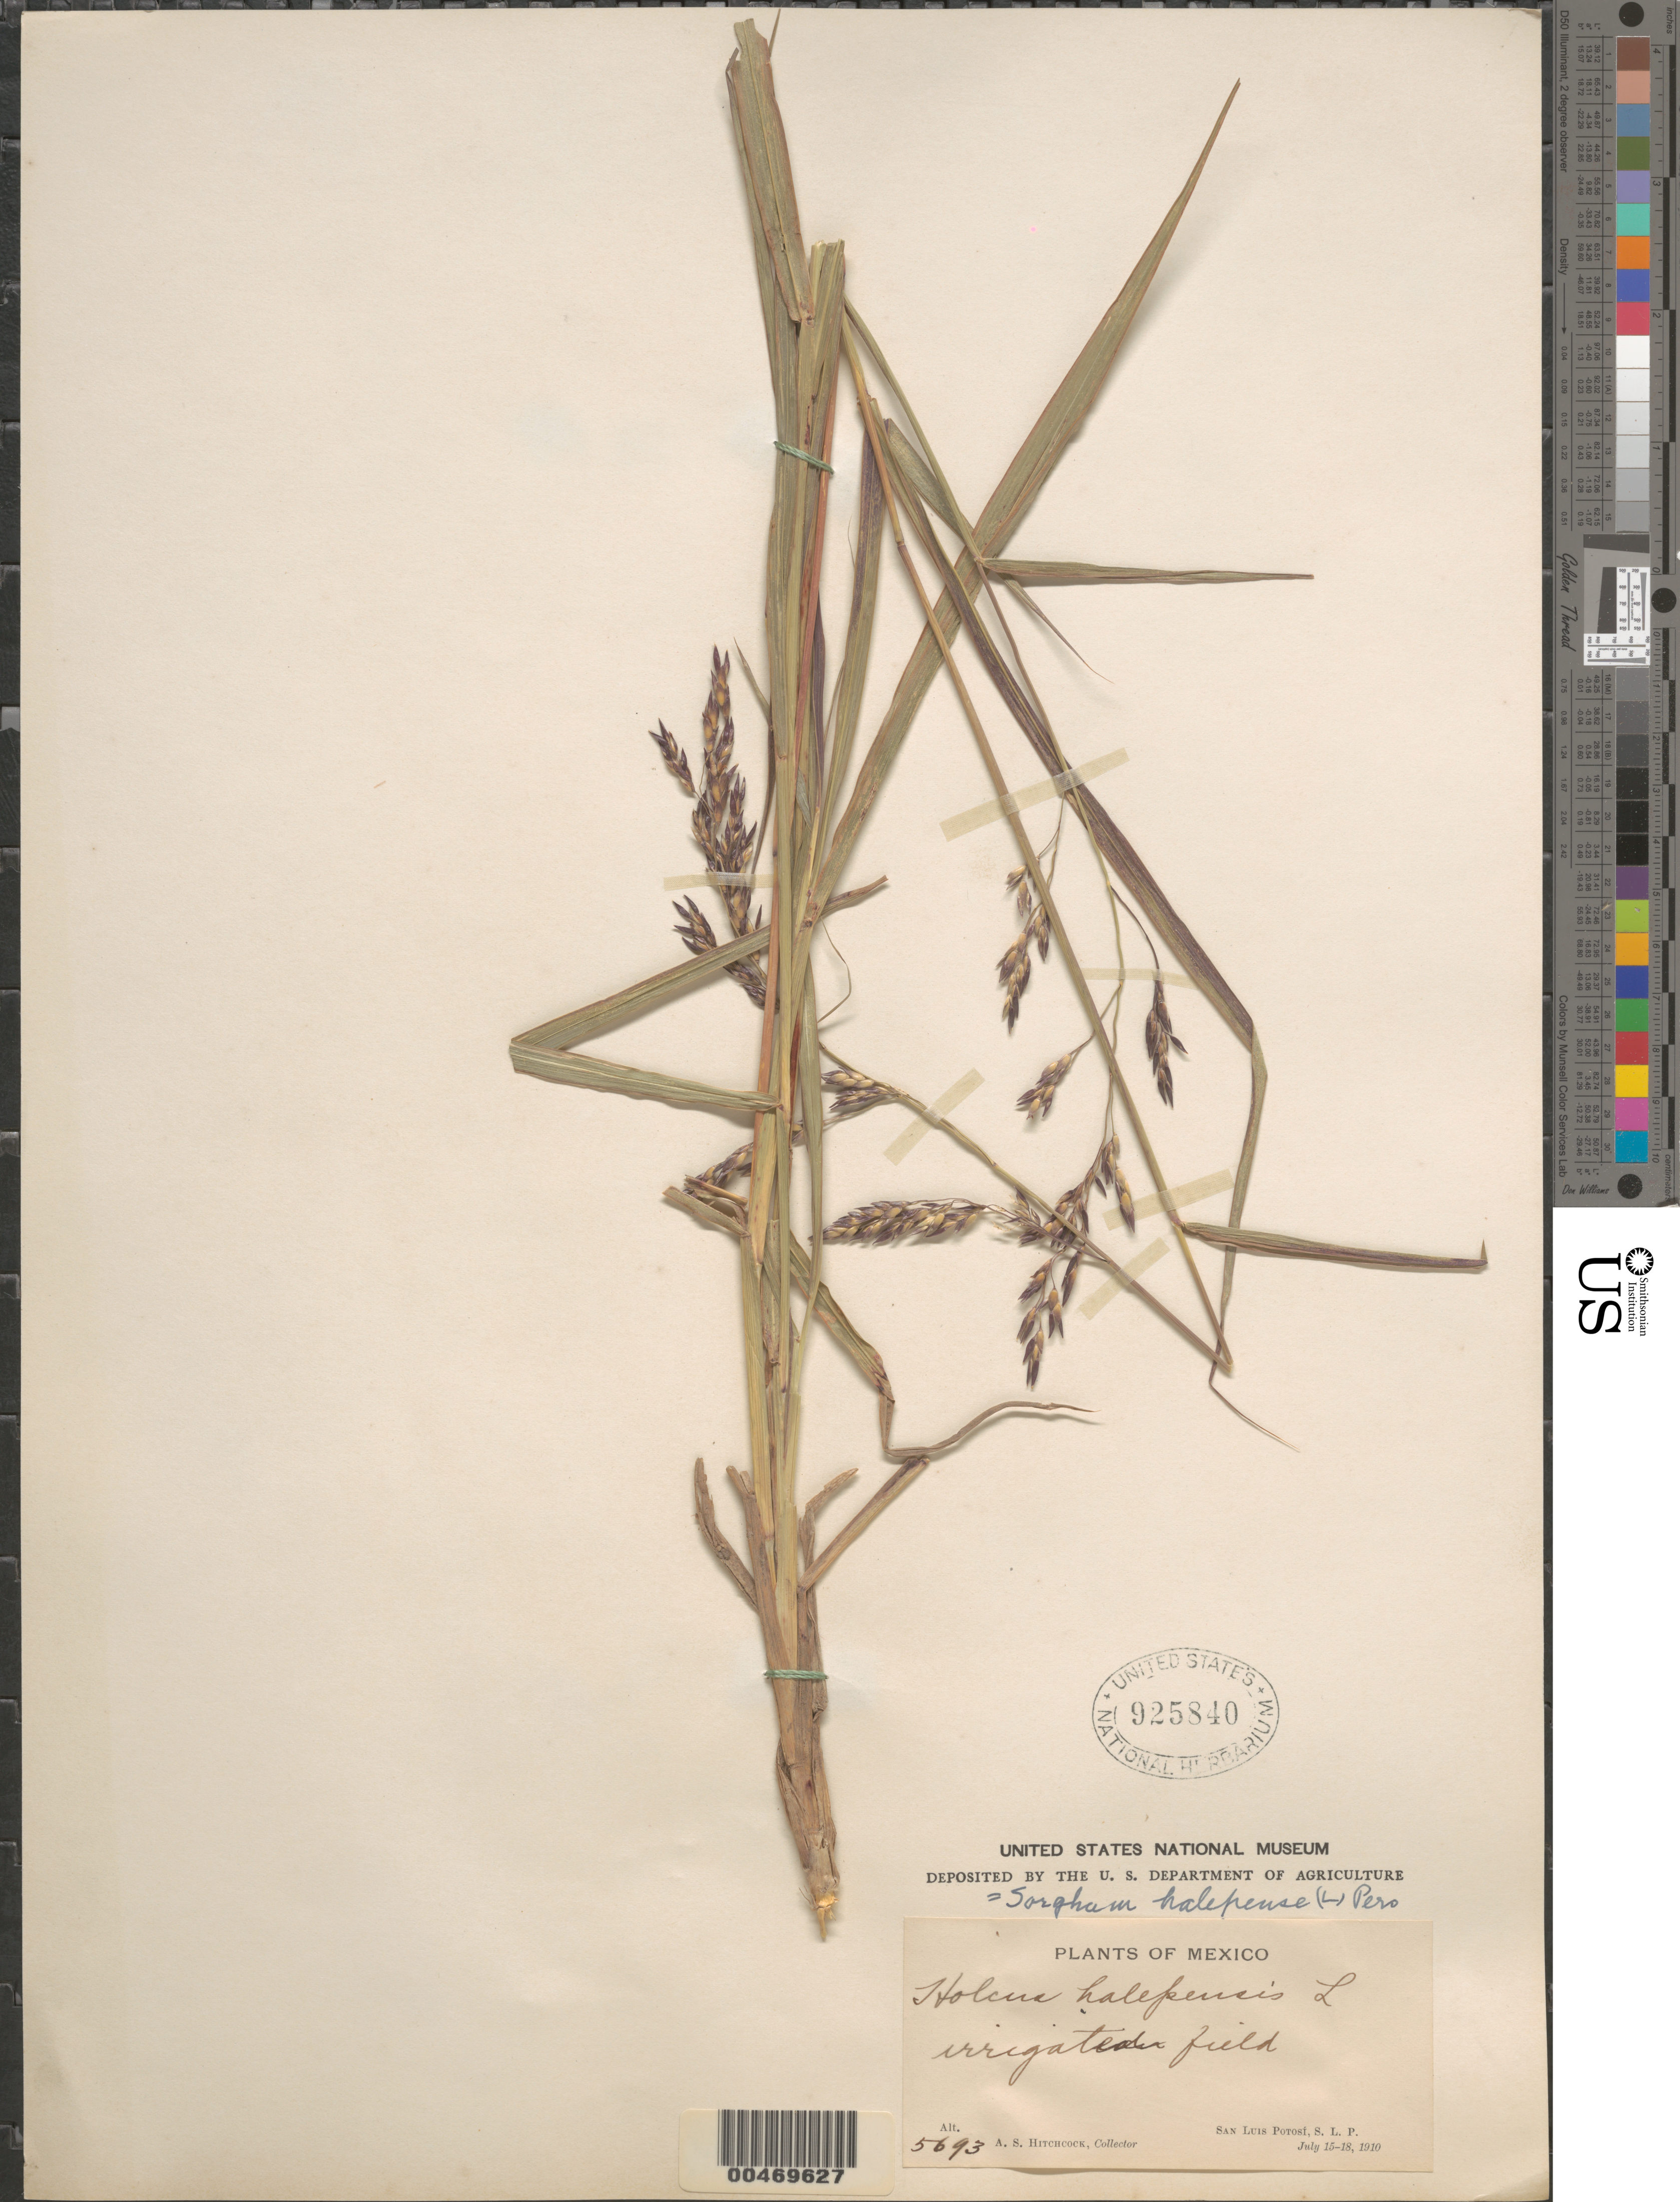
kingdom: Plantae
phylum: Tracheophyta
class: Liliopsida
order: Poales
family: Poaceae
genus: Sorghum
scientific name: Sorghum halepense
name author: (L.) Pers.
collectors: A. S. Hitchcock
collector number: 5693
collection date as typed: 15 Jul 1910 to 18 Jul 1910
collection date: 1910-07-15/1910-07-18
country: Mexico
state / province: San Luis Potosi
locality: San Luis Potosí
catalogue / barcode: US 925840